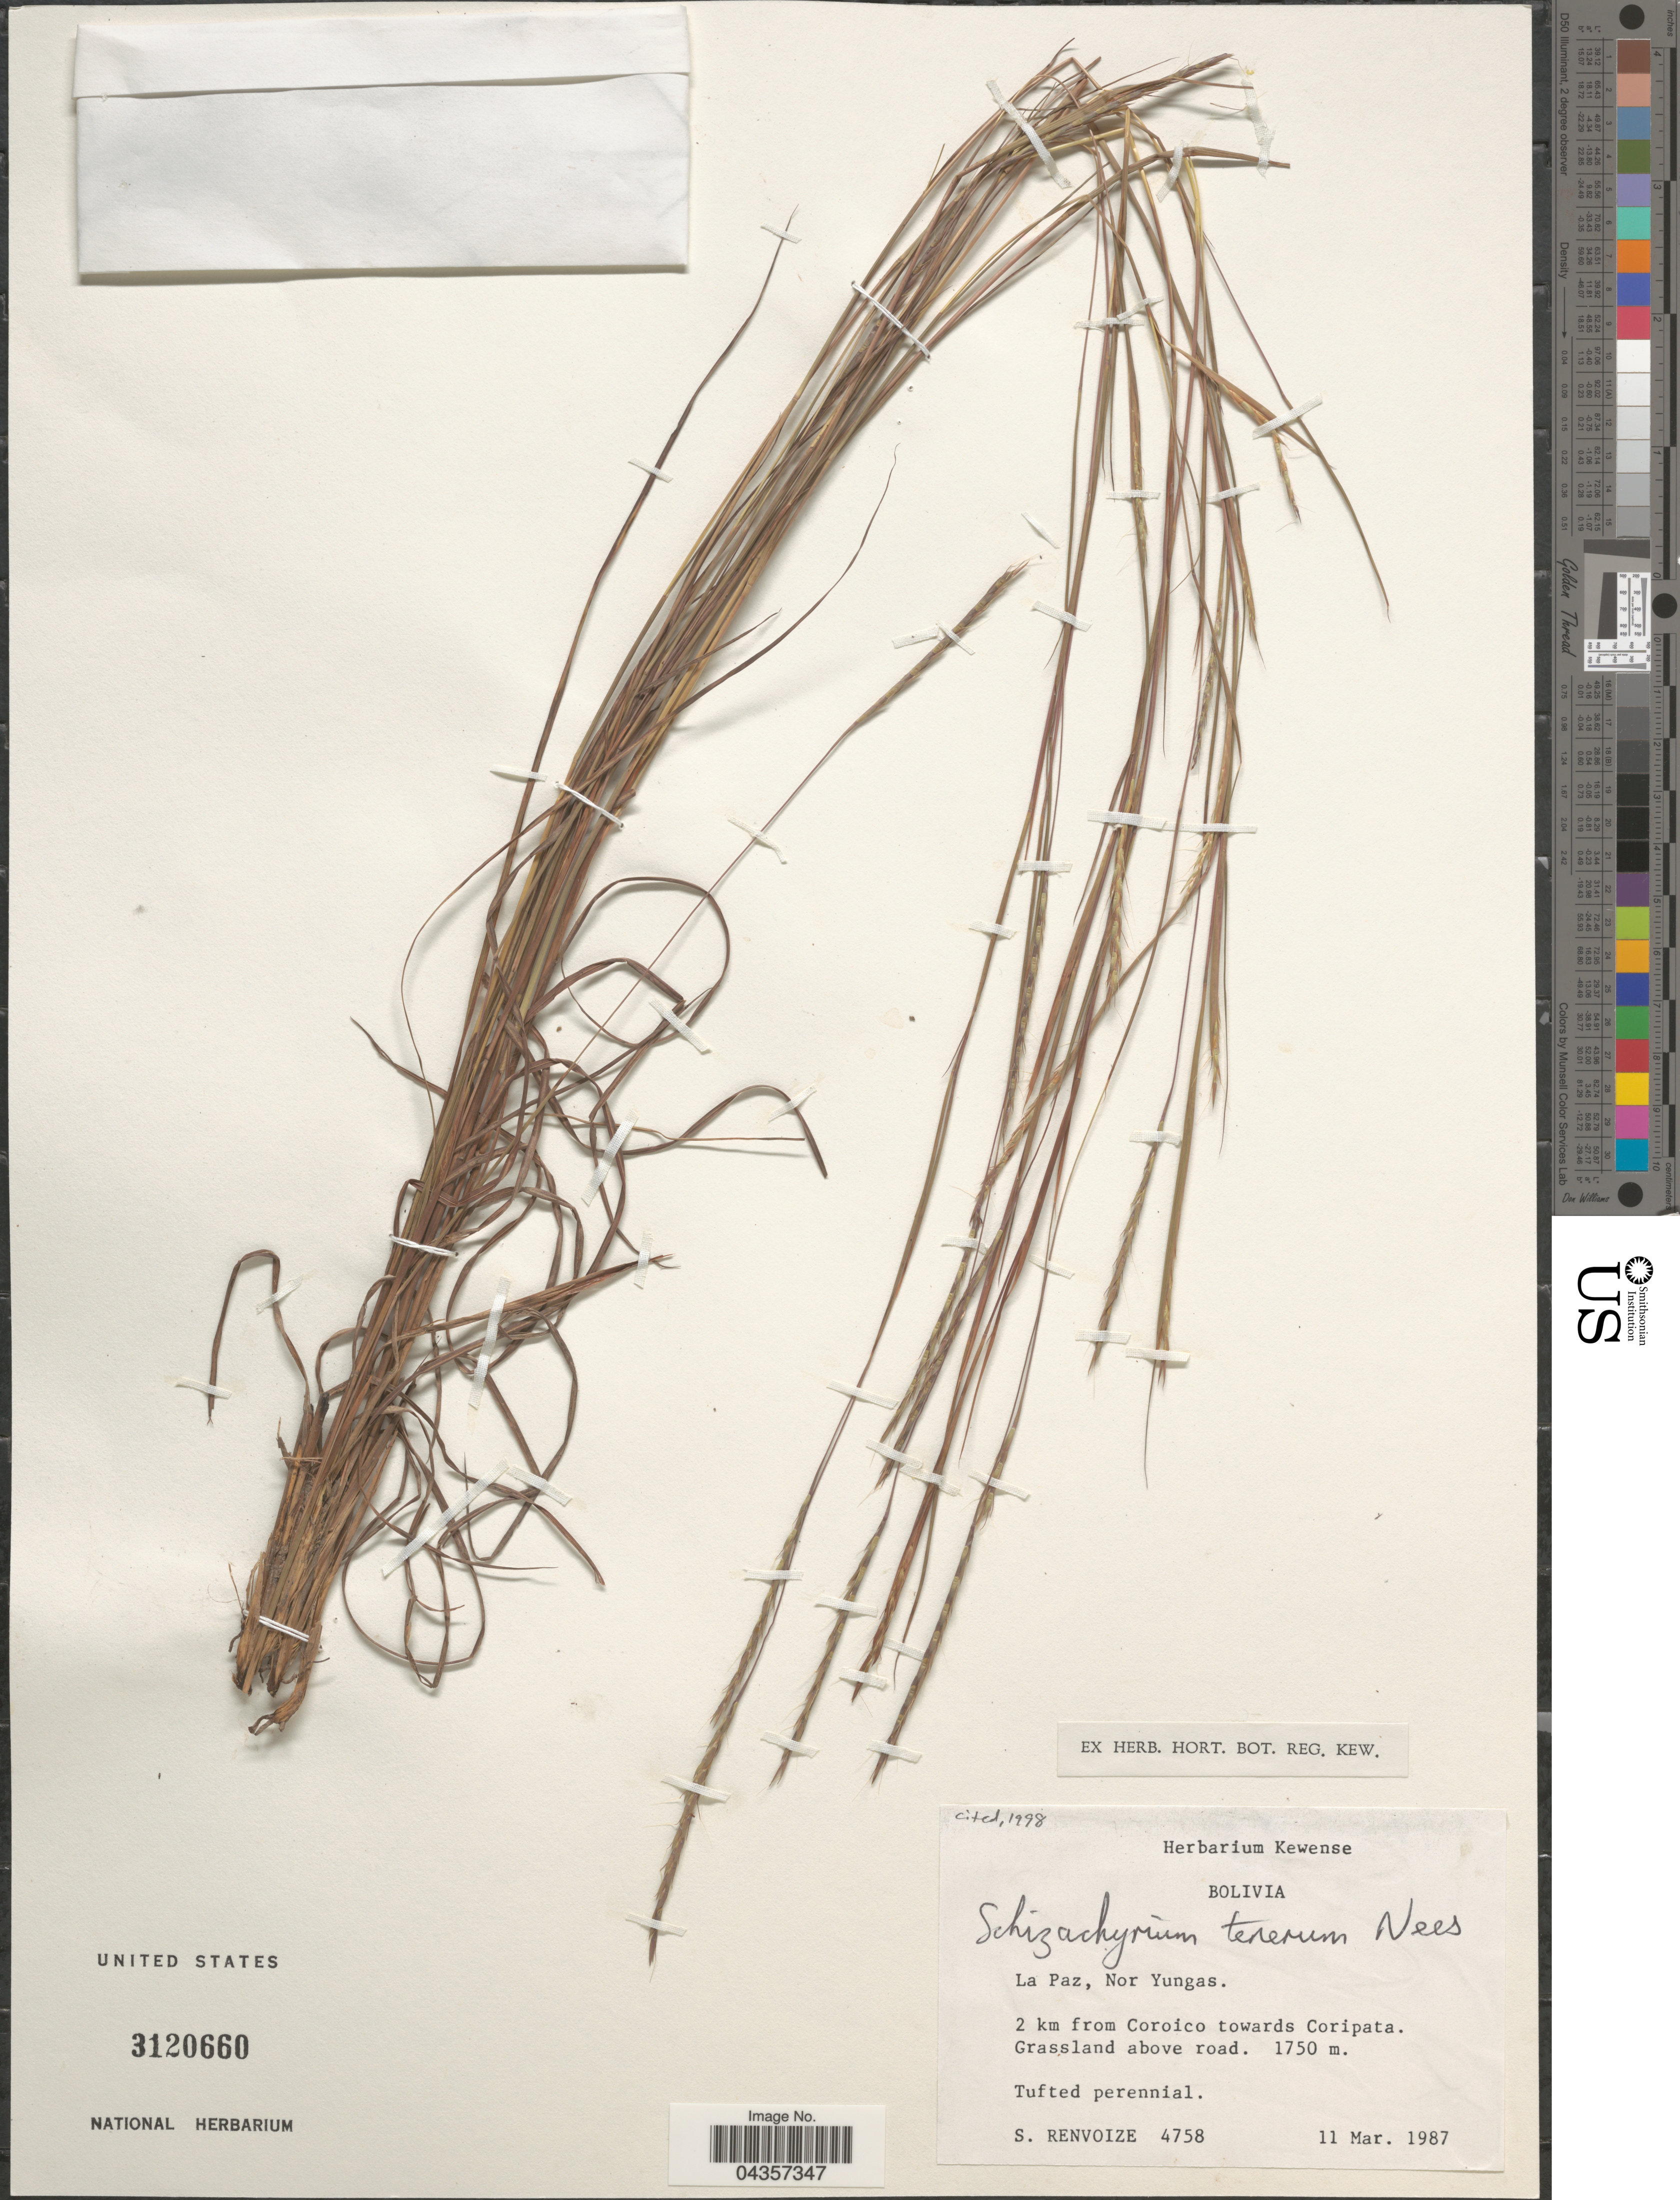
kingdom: Plantae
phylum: Tracheophyta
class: Liliopsida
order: Poales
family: Poaceae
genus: Schizachyrium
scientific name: Schizachyrium tenerum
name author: Nees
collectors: S. A. Renvoize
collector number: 4758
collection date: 1987-03-11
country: Bolivia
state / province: La Paz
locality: Nor Yungas. 2 km from Coroico towards Coripata.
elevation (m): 1750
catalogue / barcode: US 3120660